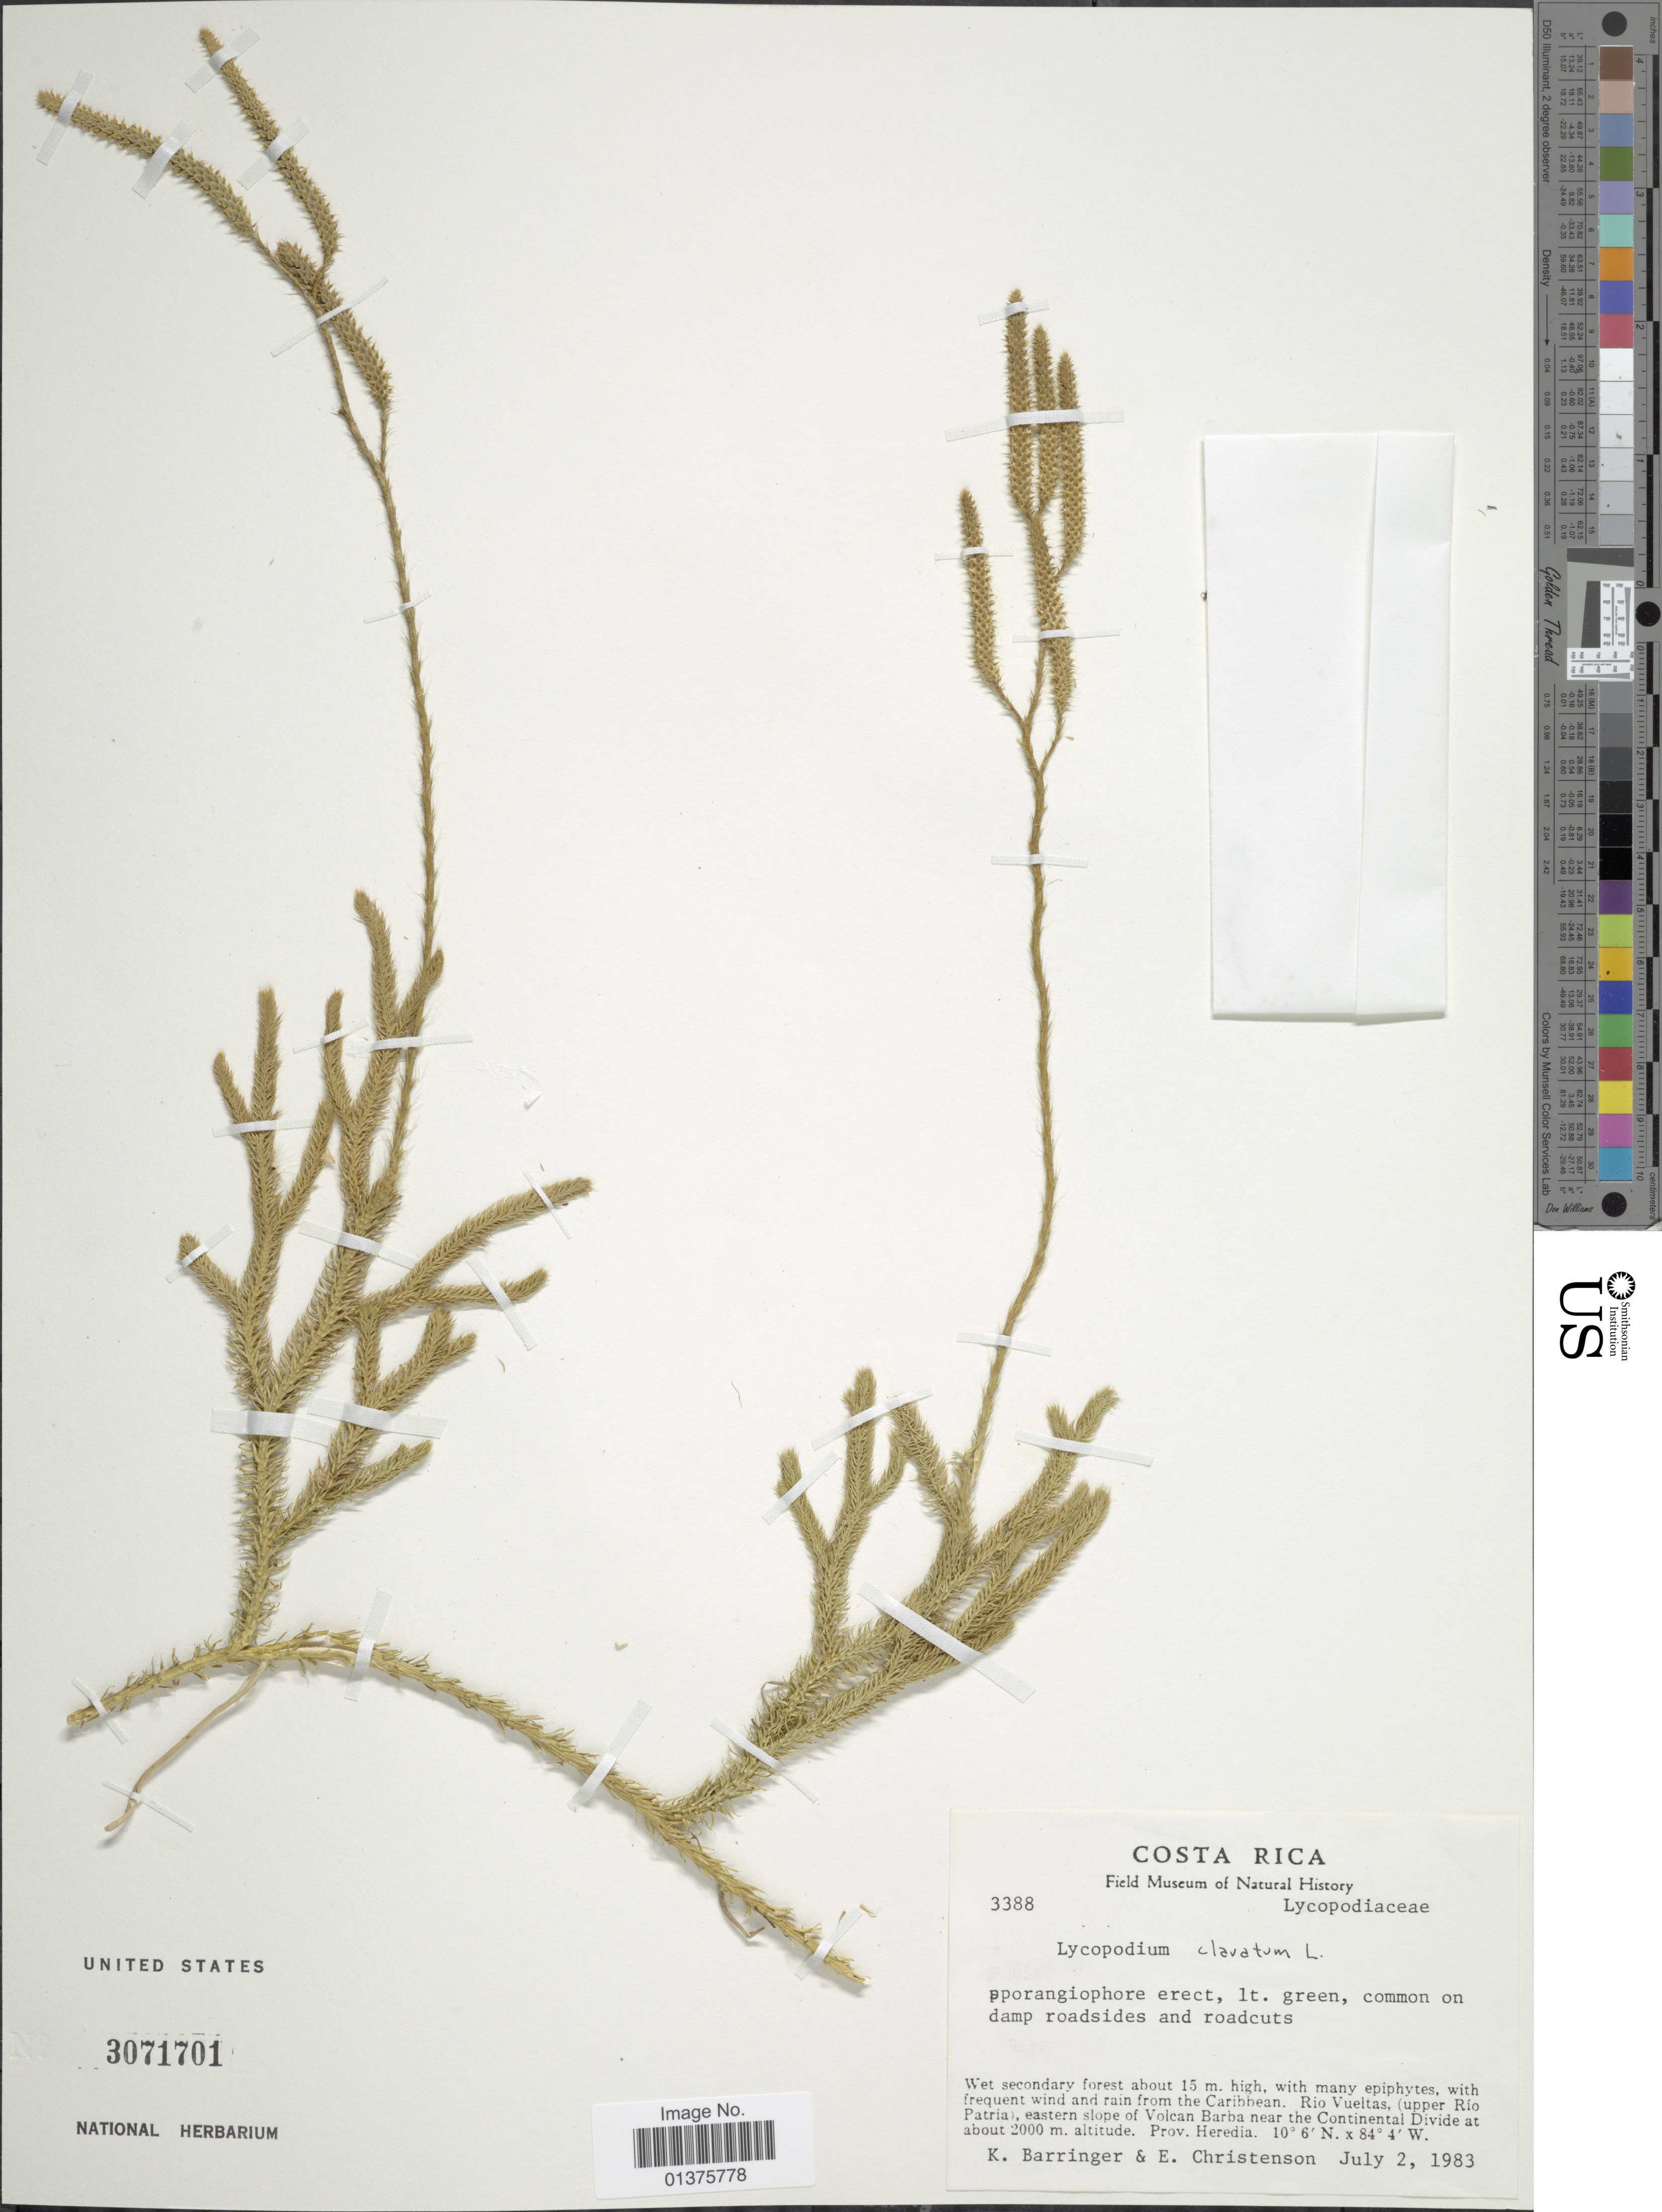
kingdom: Plantae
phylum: Tracheophyta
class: Lycopodiopsida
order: Lycopodiales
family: Lycopodiaceae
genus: Lycopodium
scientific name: Lycopodium clavatum var. aristatum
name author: (Humb. & Bonpl. ex Willd.) Spring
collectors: K. Barringer & E. Christenson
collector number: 3388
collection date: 1983-07-02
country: Costa Rica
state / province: Heredia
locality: Wet secondary forest about 15km high, Rio Vueltas,(upper Rio Patria), eastern slope of Volcan Barba near Continental Divide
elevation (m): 2000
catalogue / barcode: US 3071701